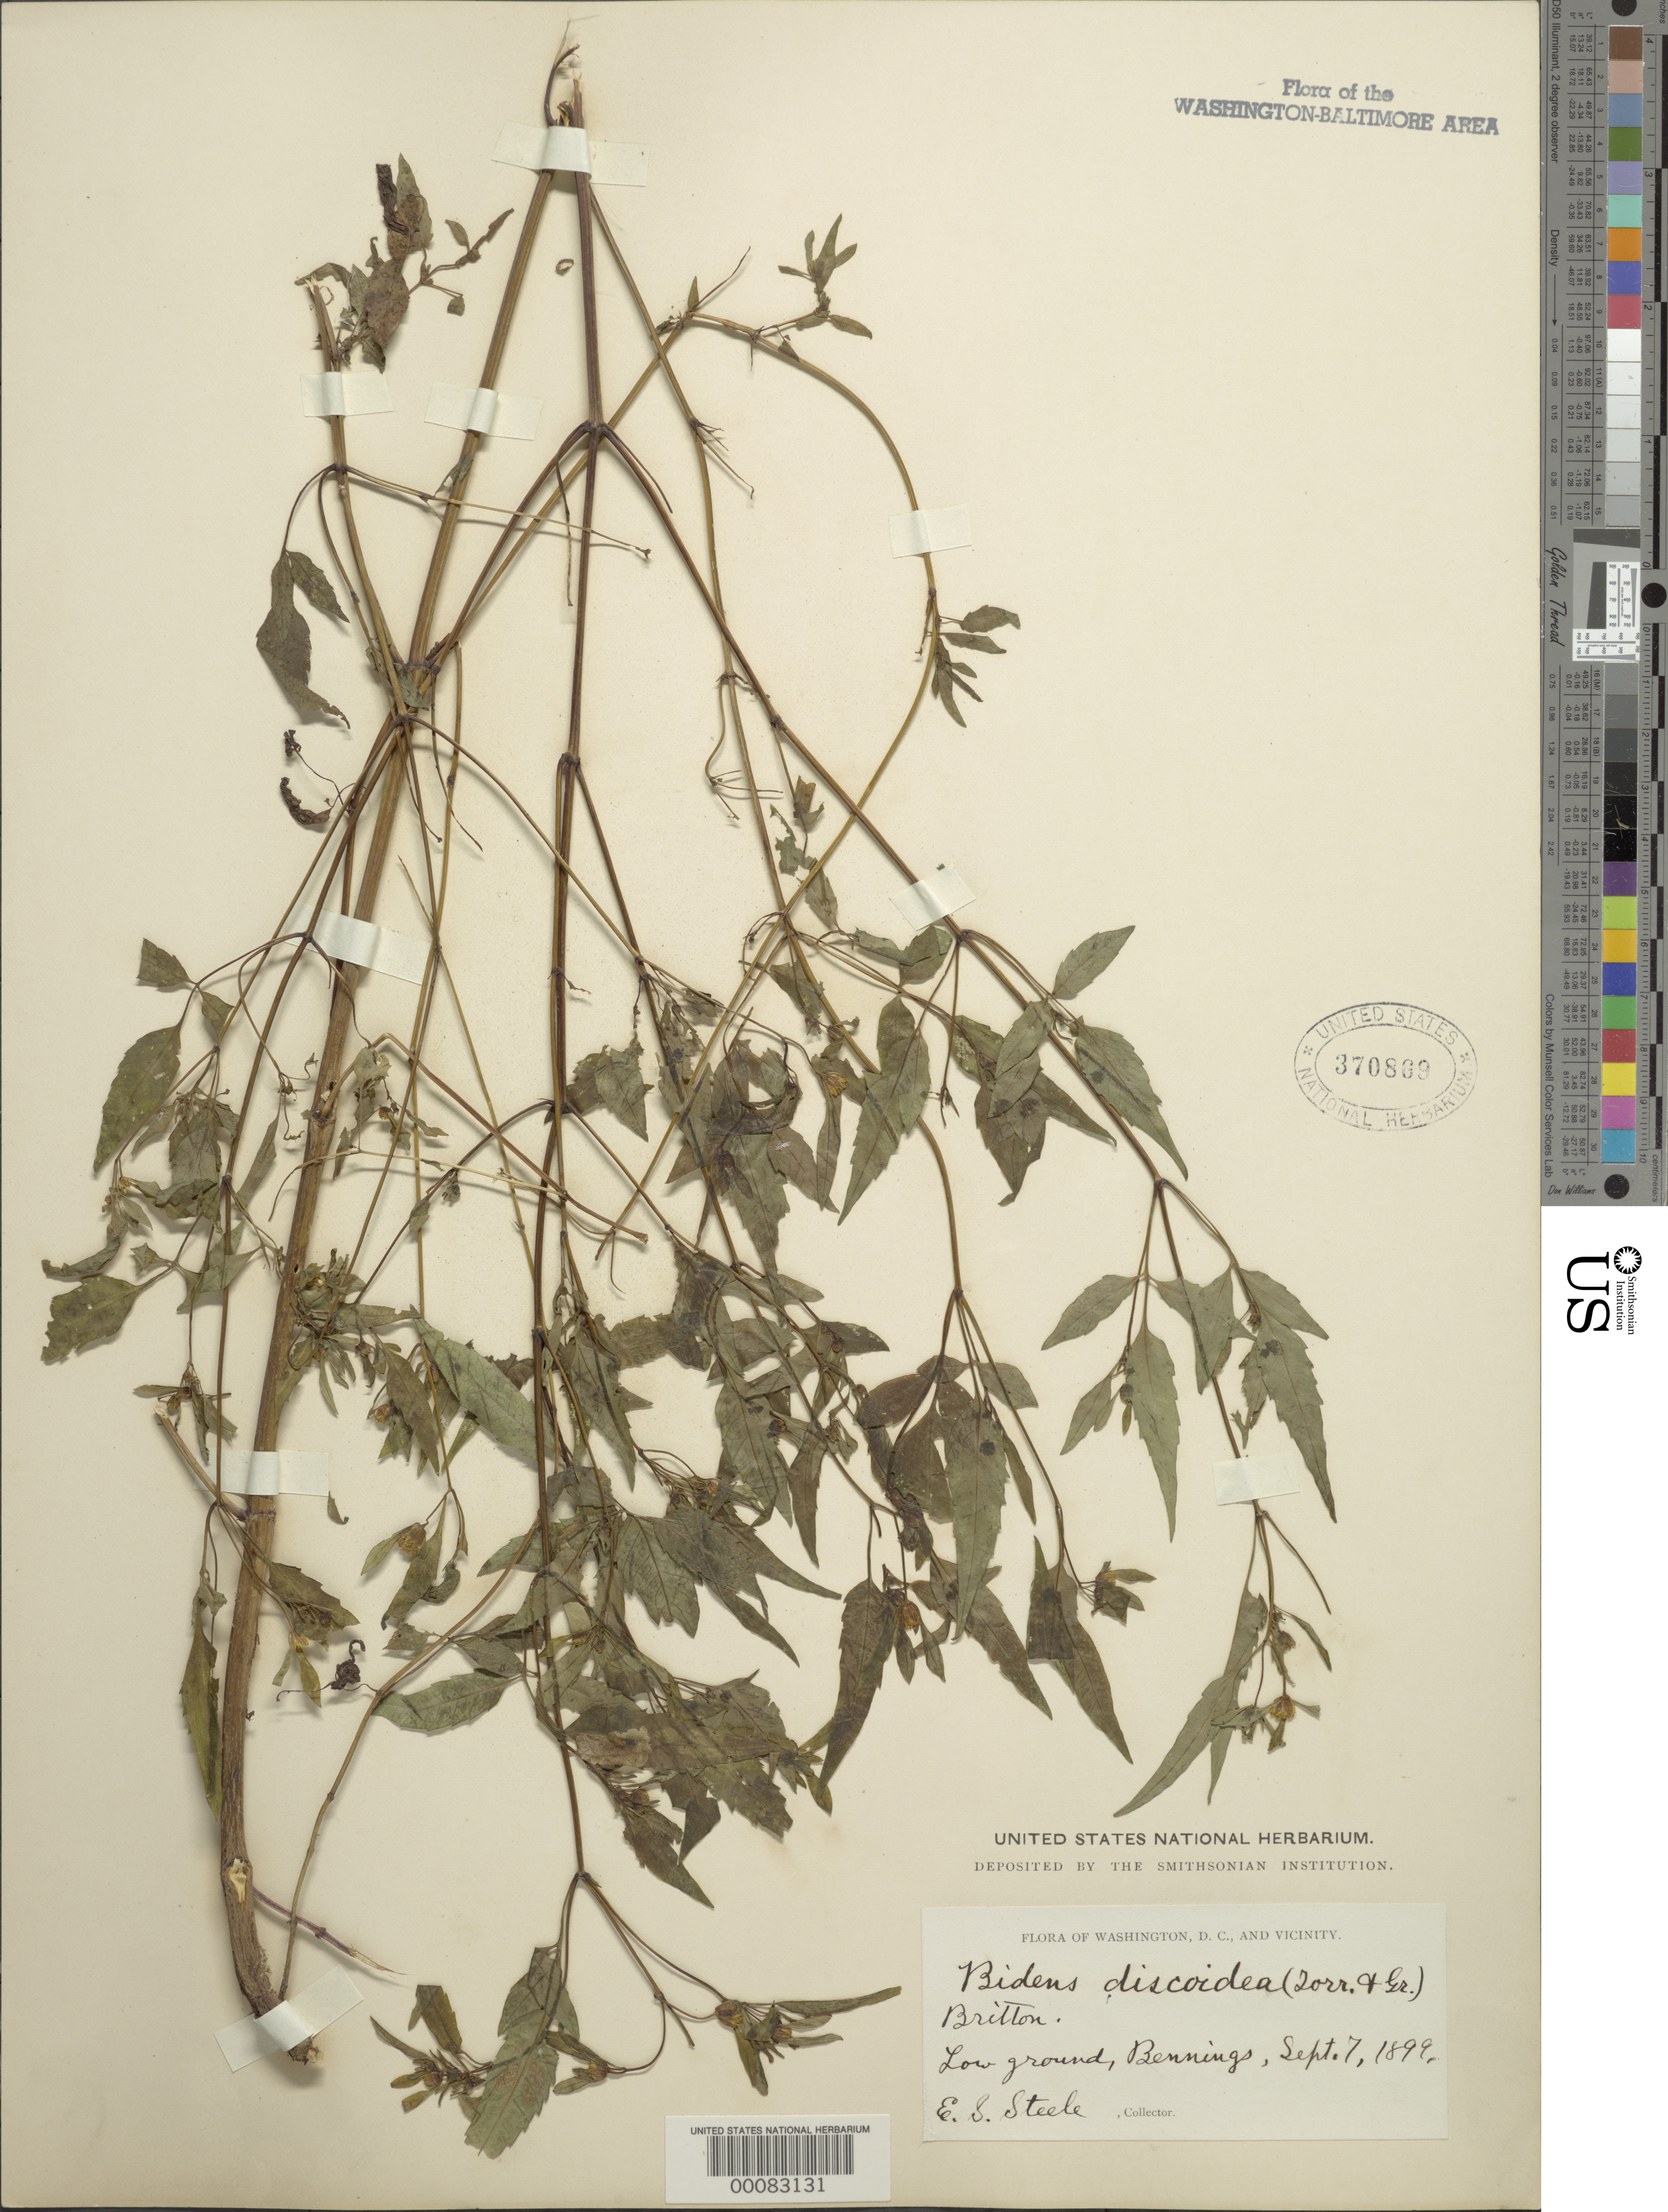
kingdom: Plantae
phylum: Tracheophyta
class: Magnoliopsida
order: Asterales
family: Asteraceae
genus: Bidens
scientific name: Bidens discoidea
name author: (Torr. & A. Gray) Britton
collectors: E. Steele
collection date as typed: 07 Sep 1899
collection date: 1899-09-07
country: United States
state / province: District of Columbia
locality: Benning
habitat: Low ground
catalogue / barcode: US 370869